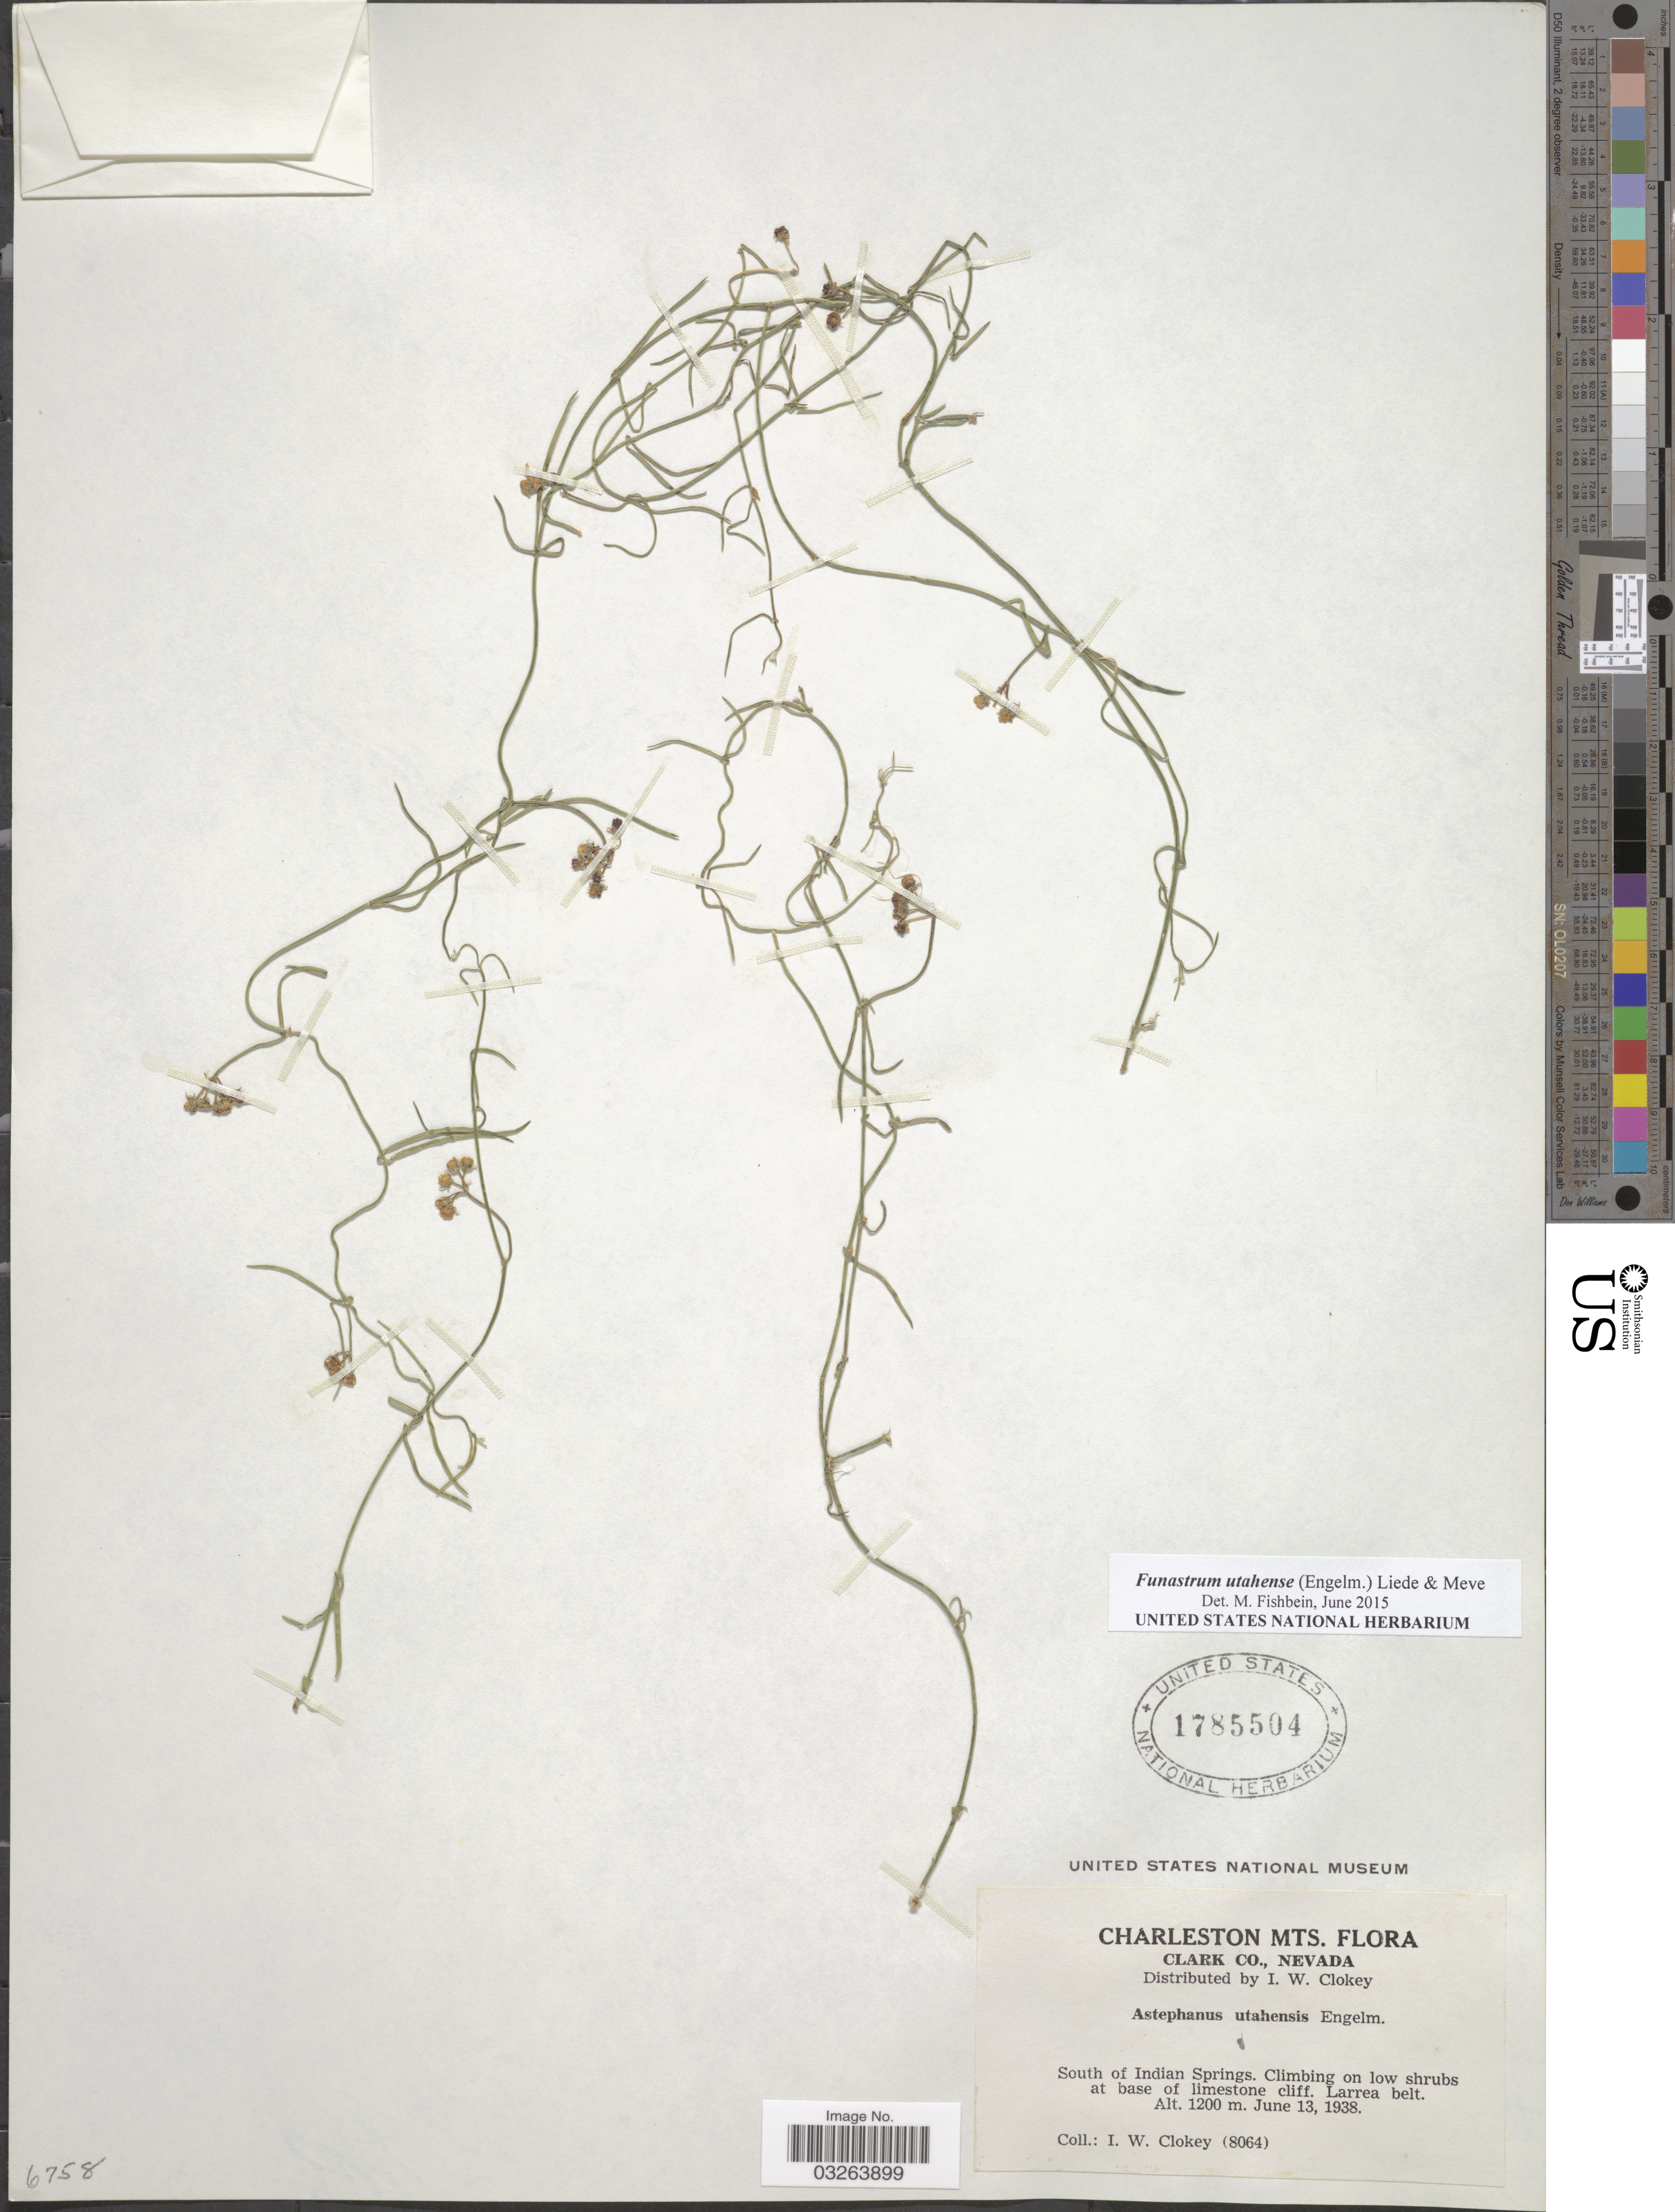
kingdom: Plantae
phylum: Tracheophyta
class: Magnoliopsida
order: Gentianales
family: Apocynaceae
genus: Funastrum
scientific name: Funastrum utahense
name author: (Engelm.) Liede & Meve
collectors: I. W. Clokey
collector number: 8064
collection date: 1938-06-13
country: United States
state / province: Nevada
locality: Charleston Mts., Clarck Co. South of Indian Springs. Larrea belt.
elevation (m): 1200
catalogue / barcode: US 1785504